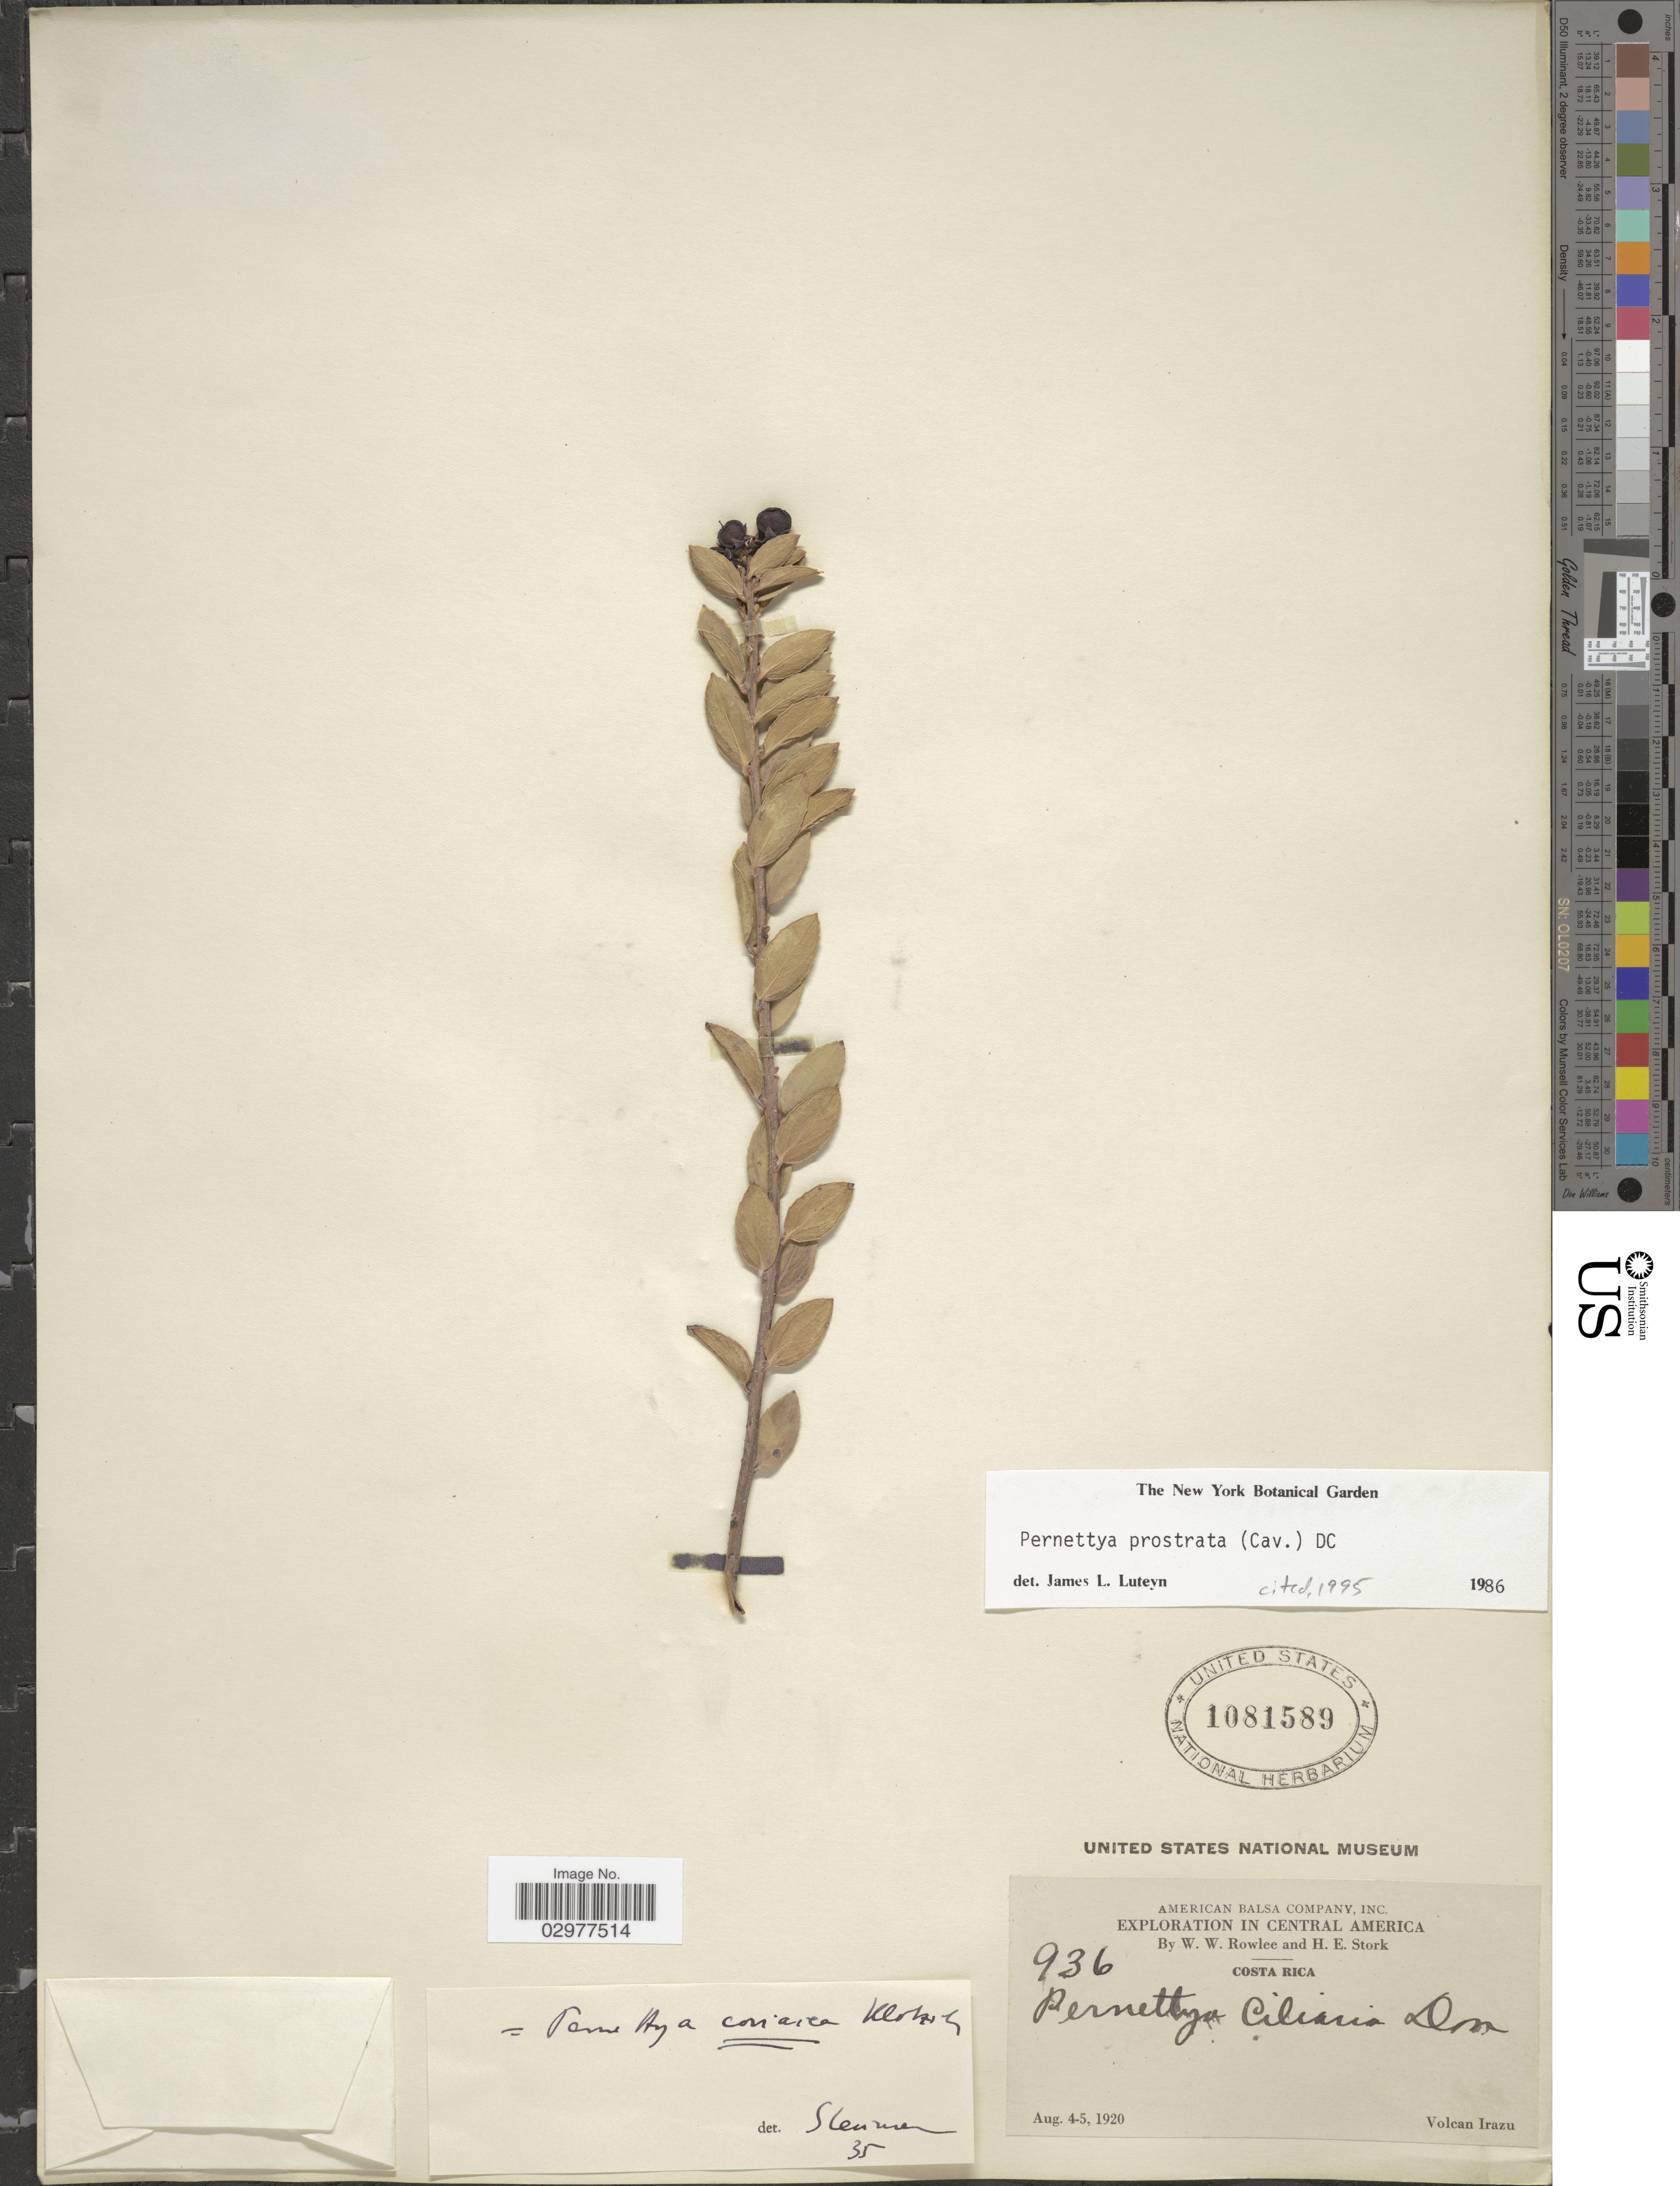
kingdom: Plantae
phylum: Tracheophyta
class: Magnoliopsida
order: Ericales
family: Ericaceae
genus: Pernettya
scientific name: Pernettya prostrata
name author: (Cav.) DC.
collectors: W. W. Rowlee & H. E. Stork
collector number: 936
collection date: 1920-08-04/1920-08-05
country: Costa Rica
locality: Volcan Irazu.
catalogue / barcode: US 1081589